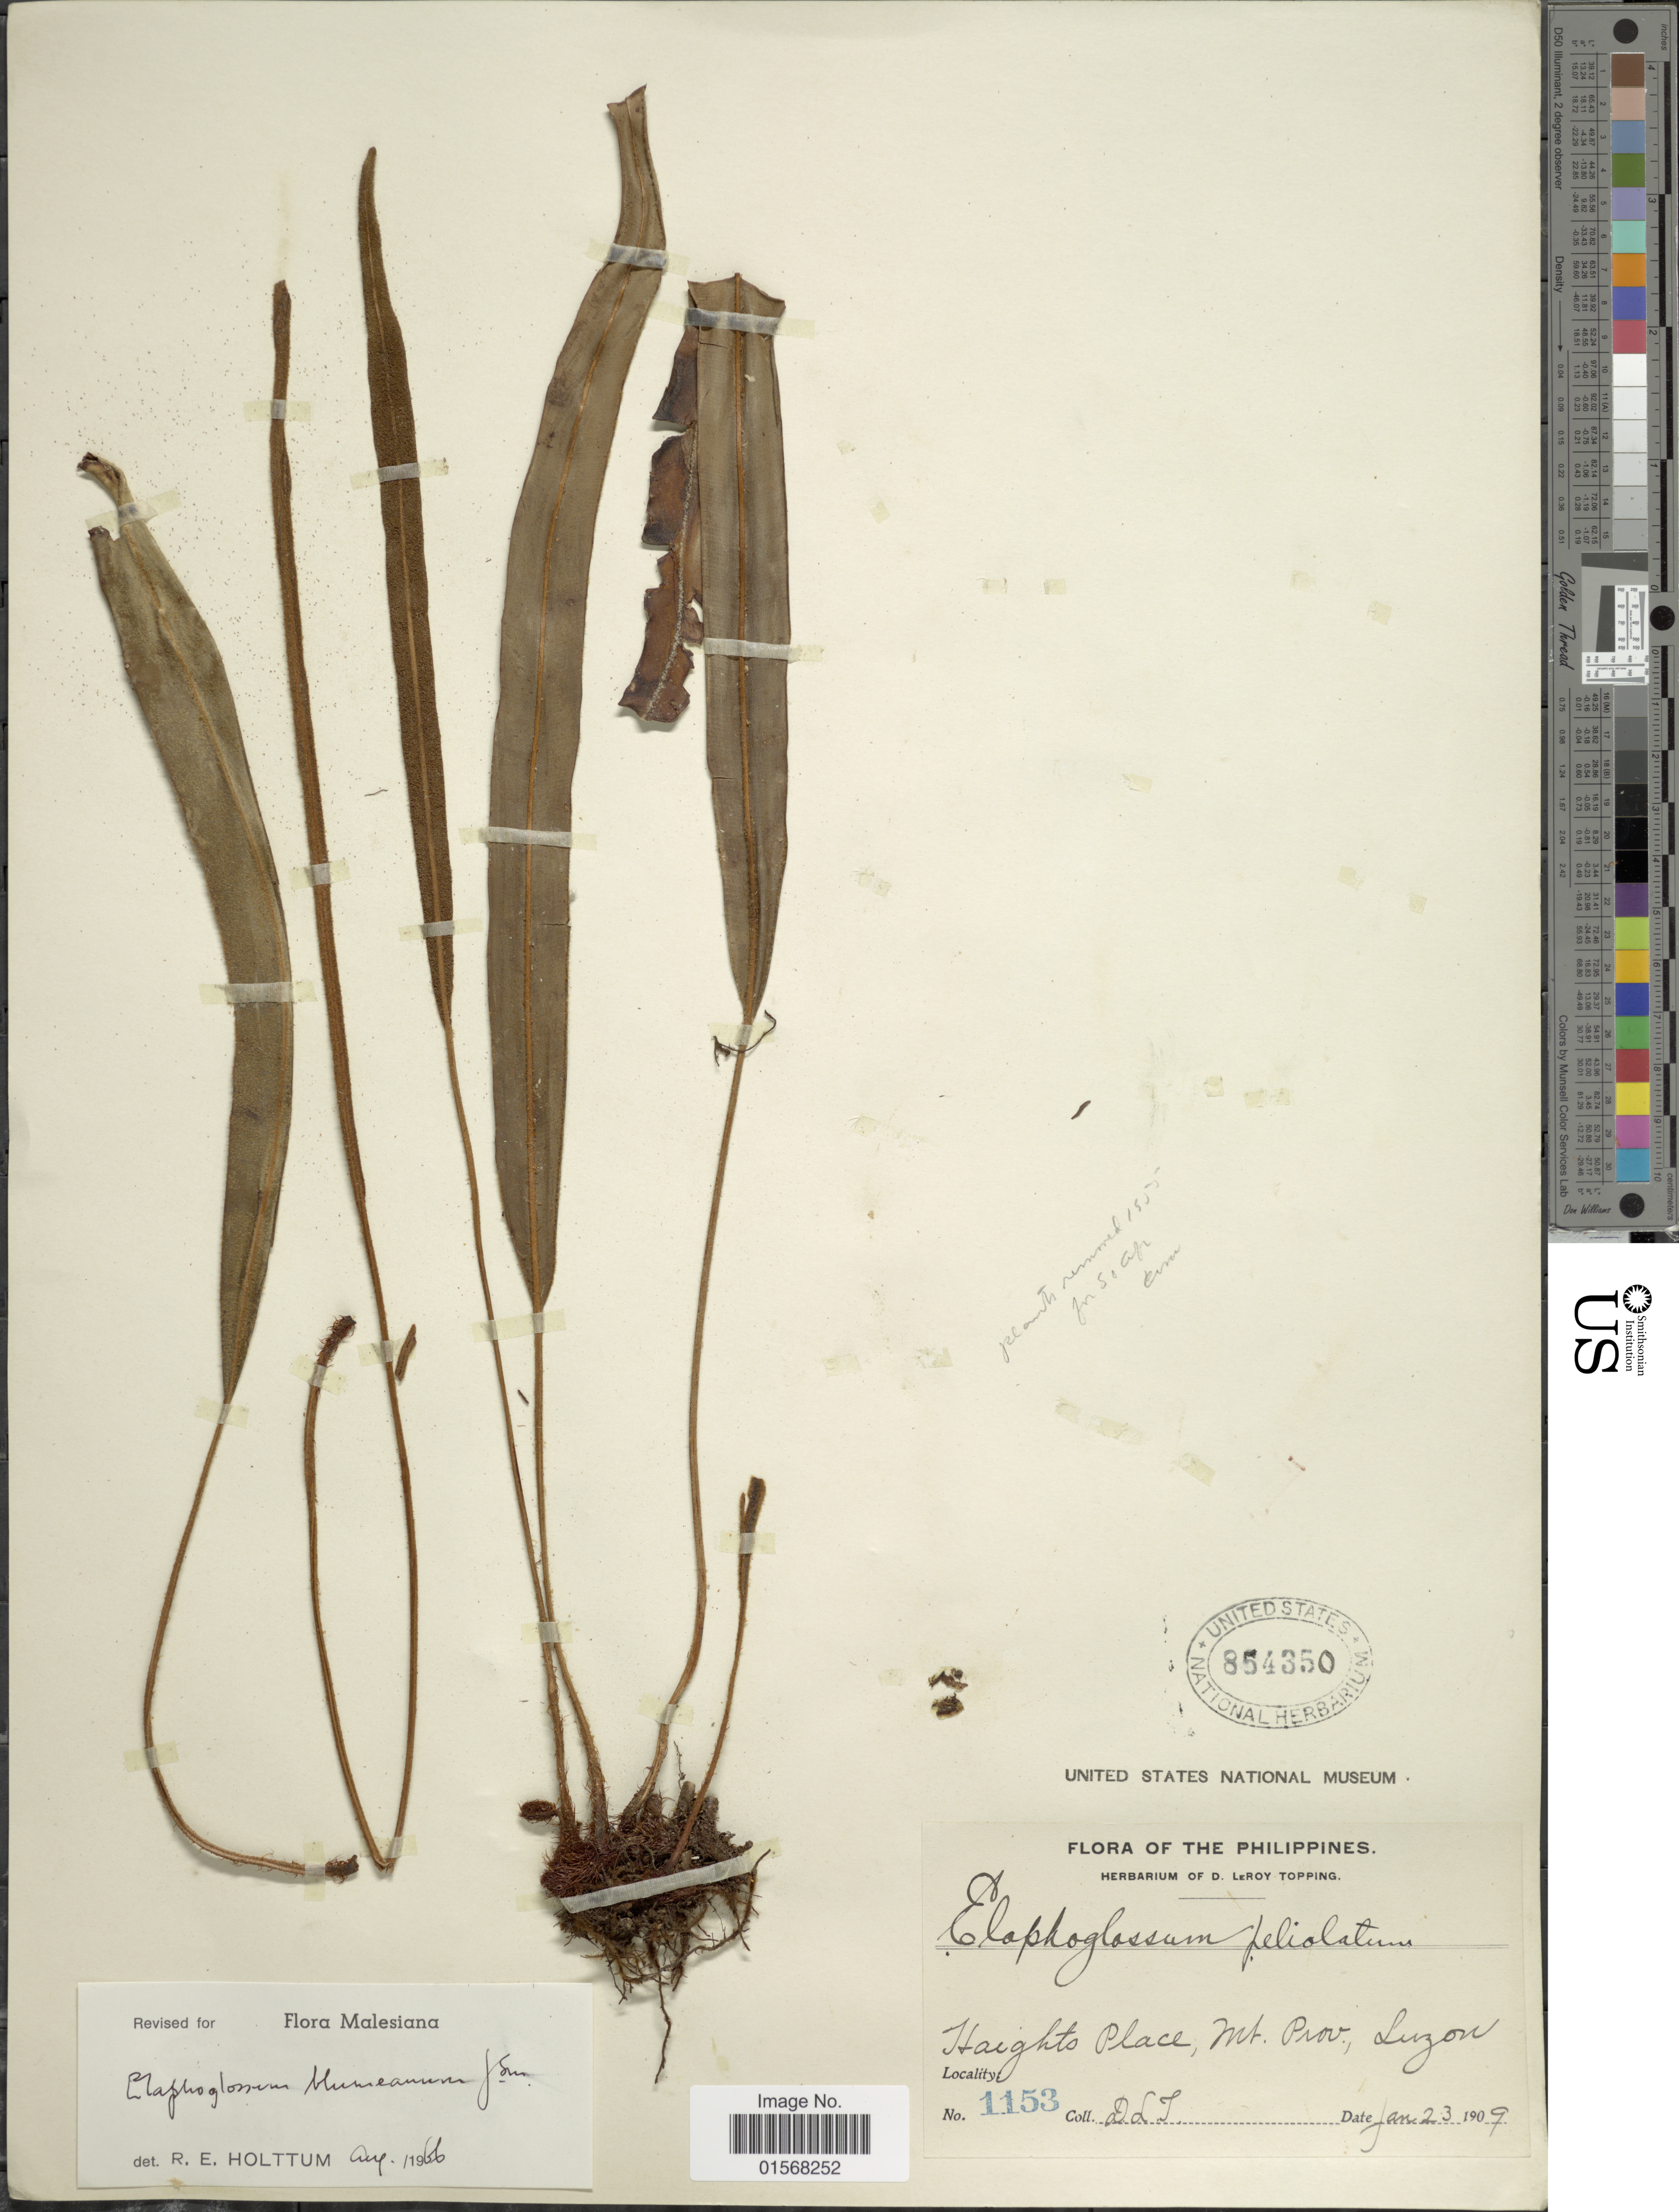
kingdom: Plantae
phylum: Tracheophyta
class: Polypodiopsida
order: Polypodiales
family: Dryopteridaceae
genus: Elaphoglossum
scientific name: Elaphoglossum blumeanum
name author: (Fée) J. Sm.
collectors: D. L. Topping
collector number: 1153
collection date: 1909-01-23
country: Philippines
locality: Haights Place, Mt. Prov., Luzon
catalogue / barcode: US 854350